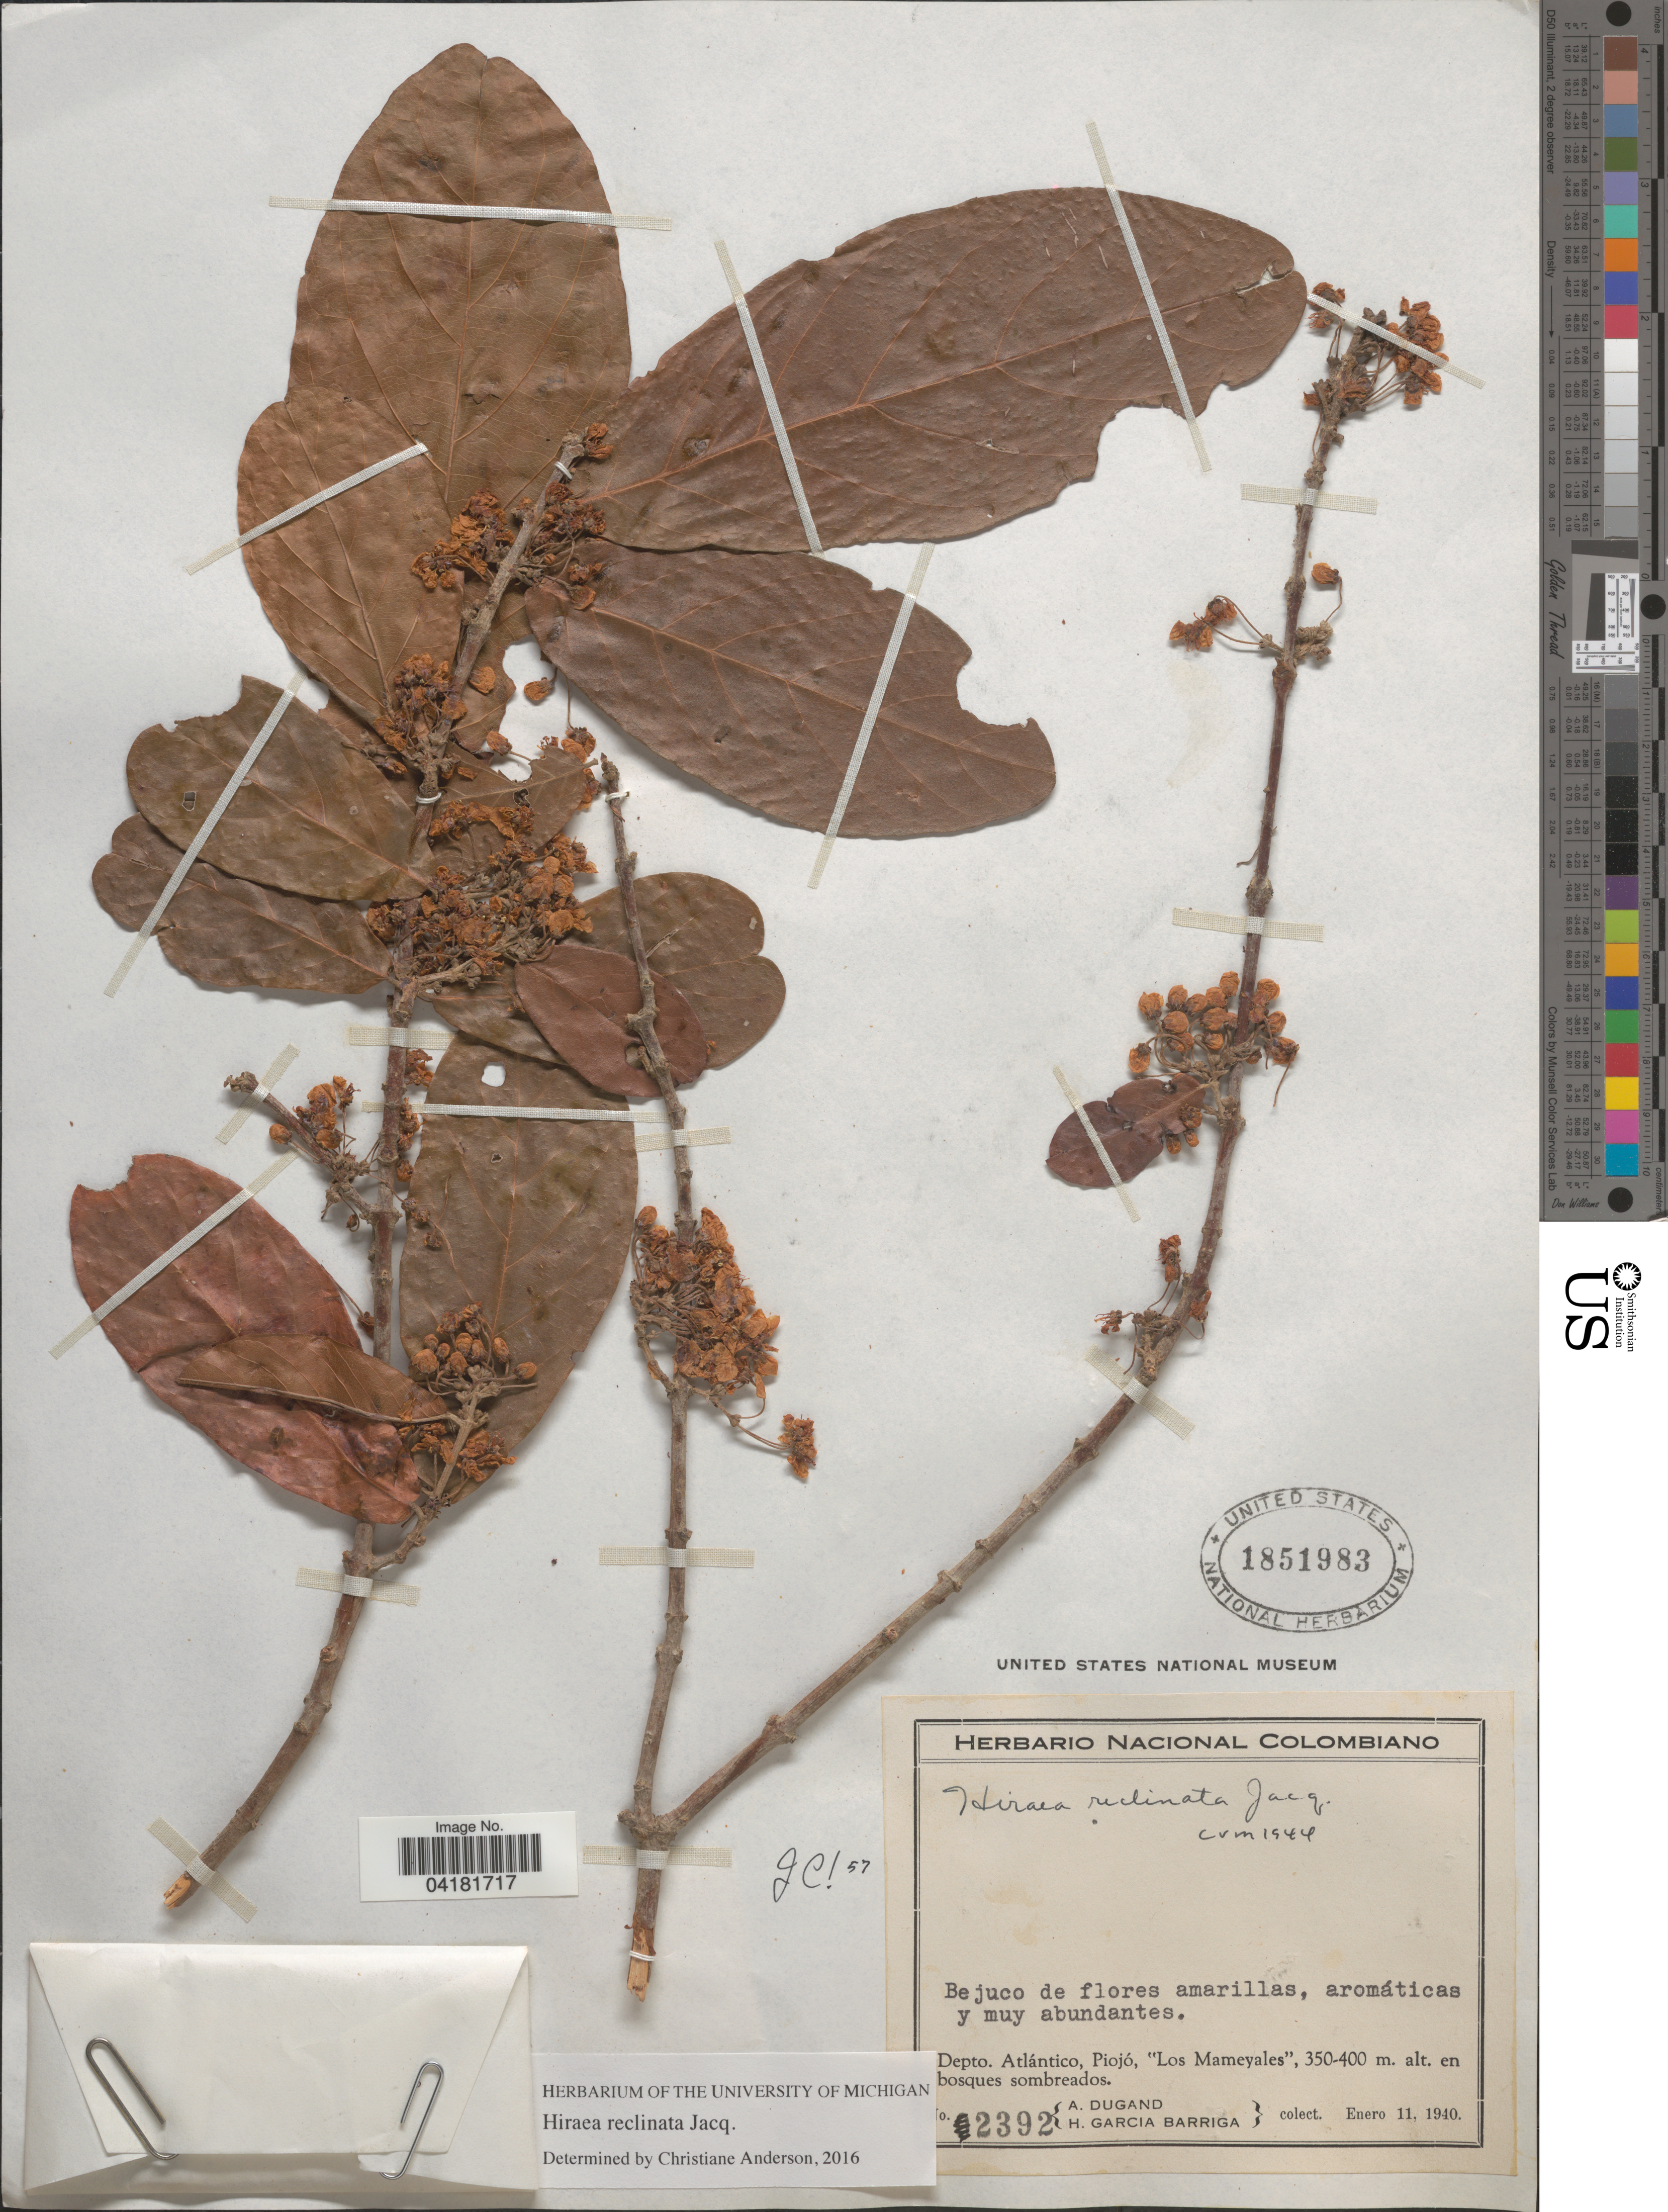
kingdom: Plantae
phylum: Tracheophyta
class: Magnoliopsida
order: Malpighiales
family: Malpighiaceae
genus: Hiraea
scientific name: Hiraea reclinata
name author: Jacq.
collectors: A. Dugand & H. García Barriga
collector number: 2392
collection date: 1940-01-11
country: Colombia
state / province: Atlántico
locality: Depto. Atlántico, Piojó, "Los Mameyales".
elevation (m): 350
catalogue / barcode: US 1851983